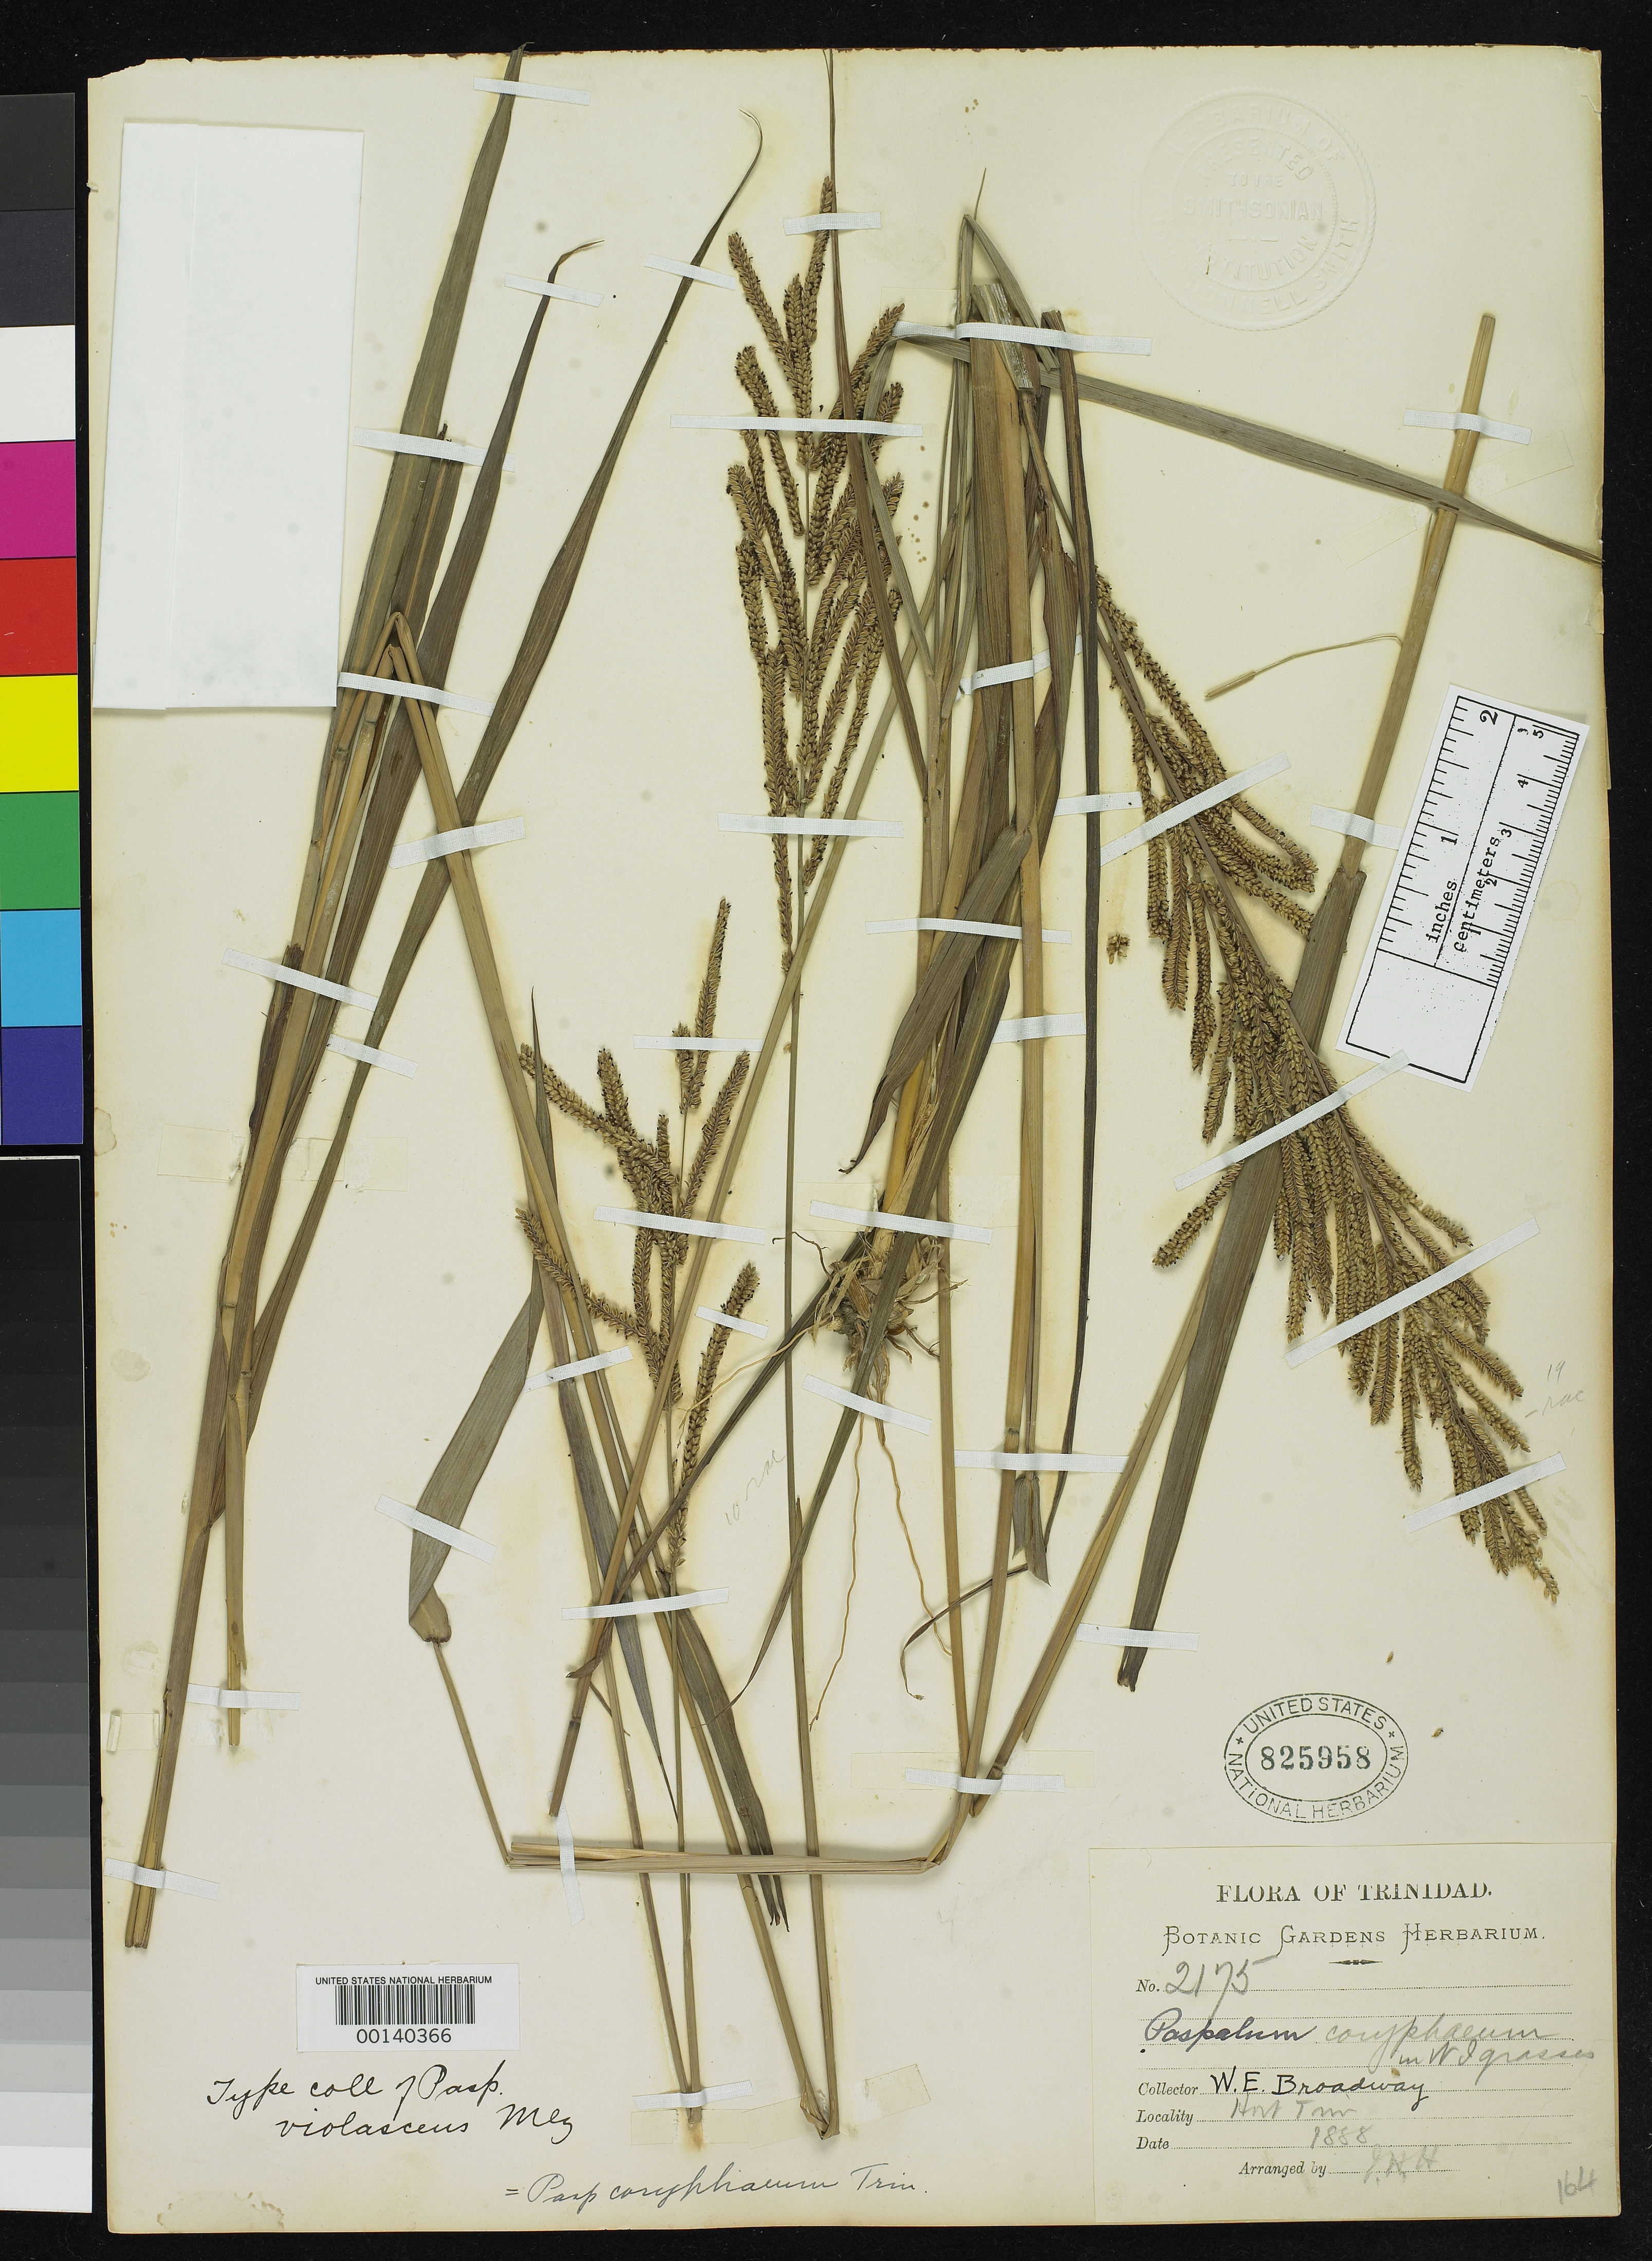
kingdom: Plantae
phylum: Tracheophyta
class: Liliopsida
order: Poales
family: Poaceae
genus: Paspalum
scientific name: Paspalum violascens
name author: Mez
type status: Isotype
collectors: W. E. Broadway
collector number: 2175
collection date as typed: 1888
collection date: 1888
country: Trinidad and Tobago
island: Trinidad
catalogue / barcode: US 825958